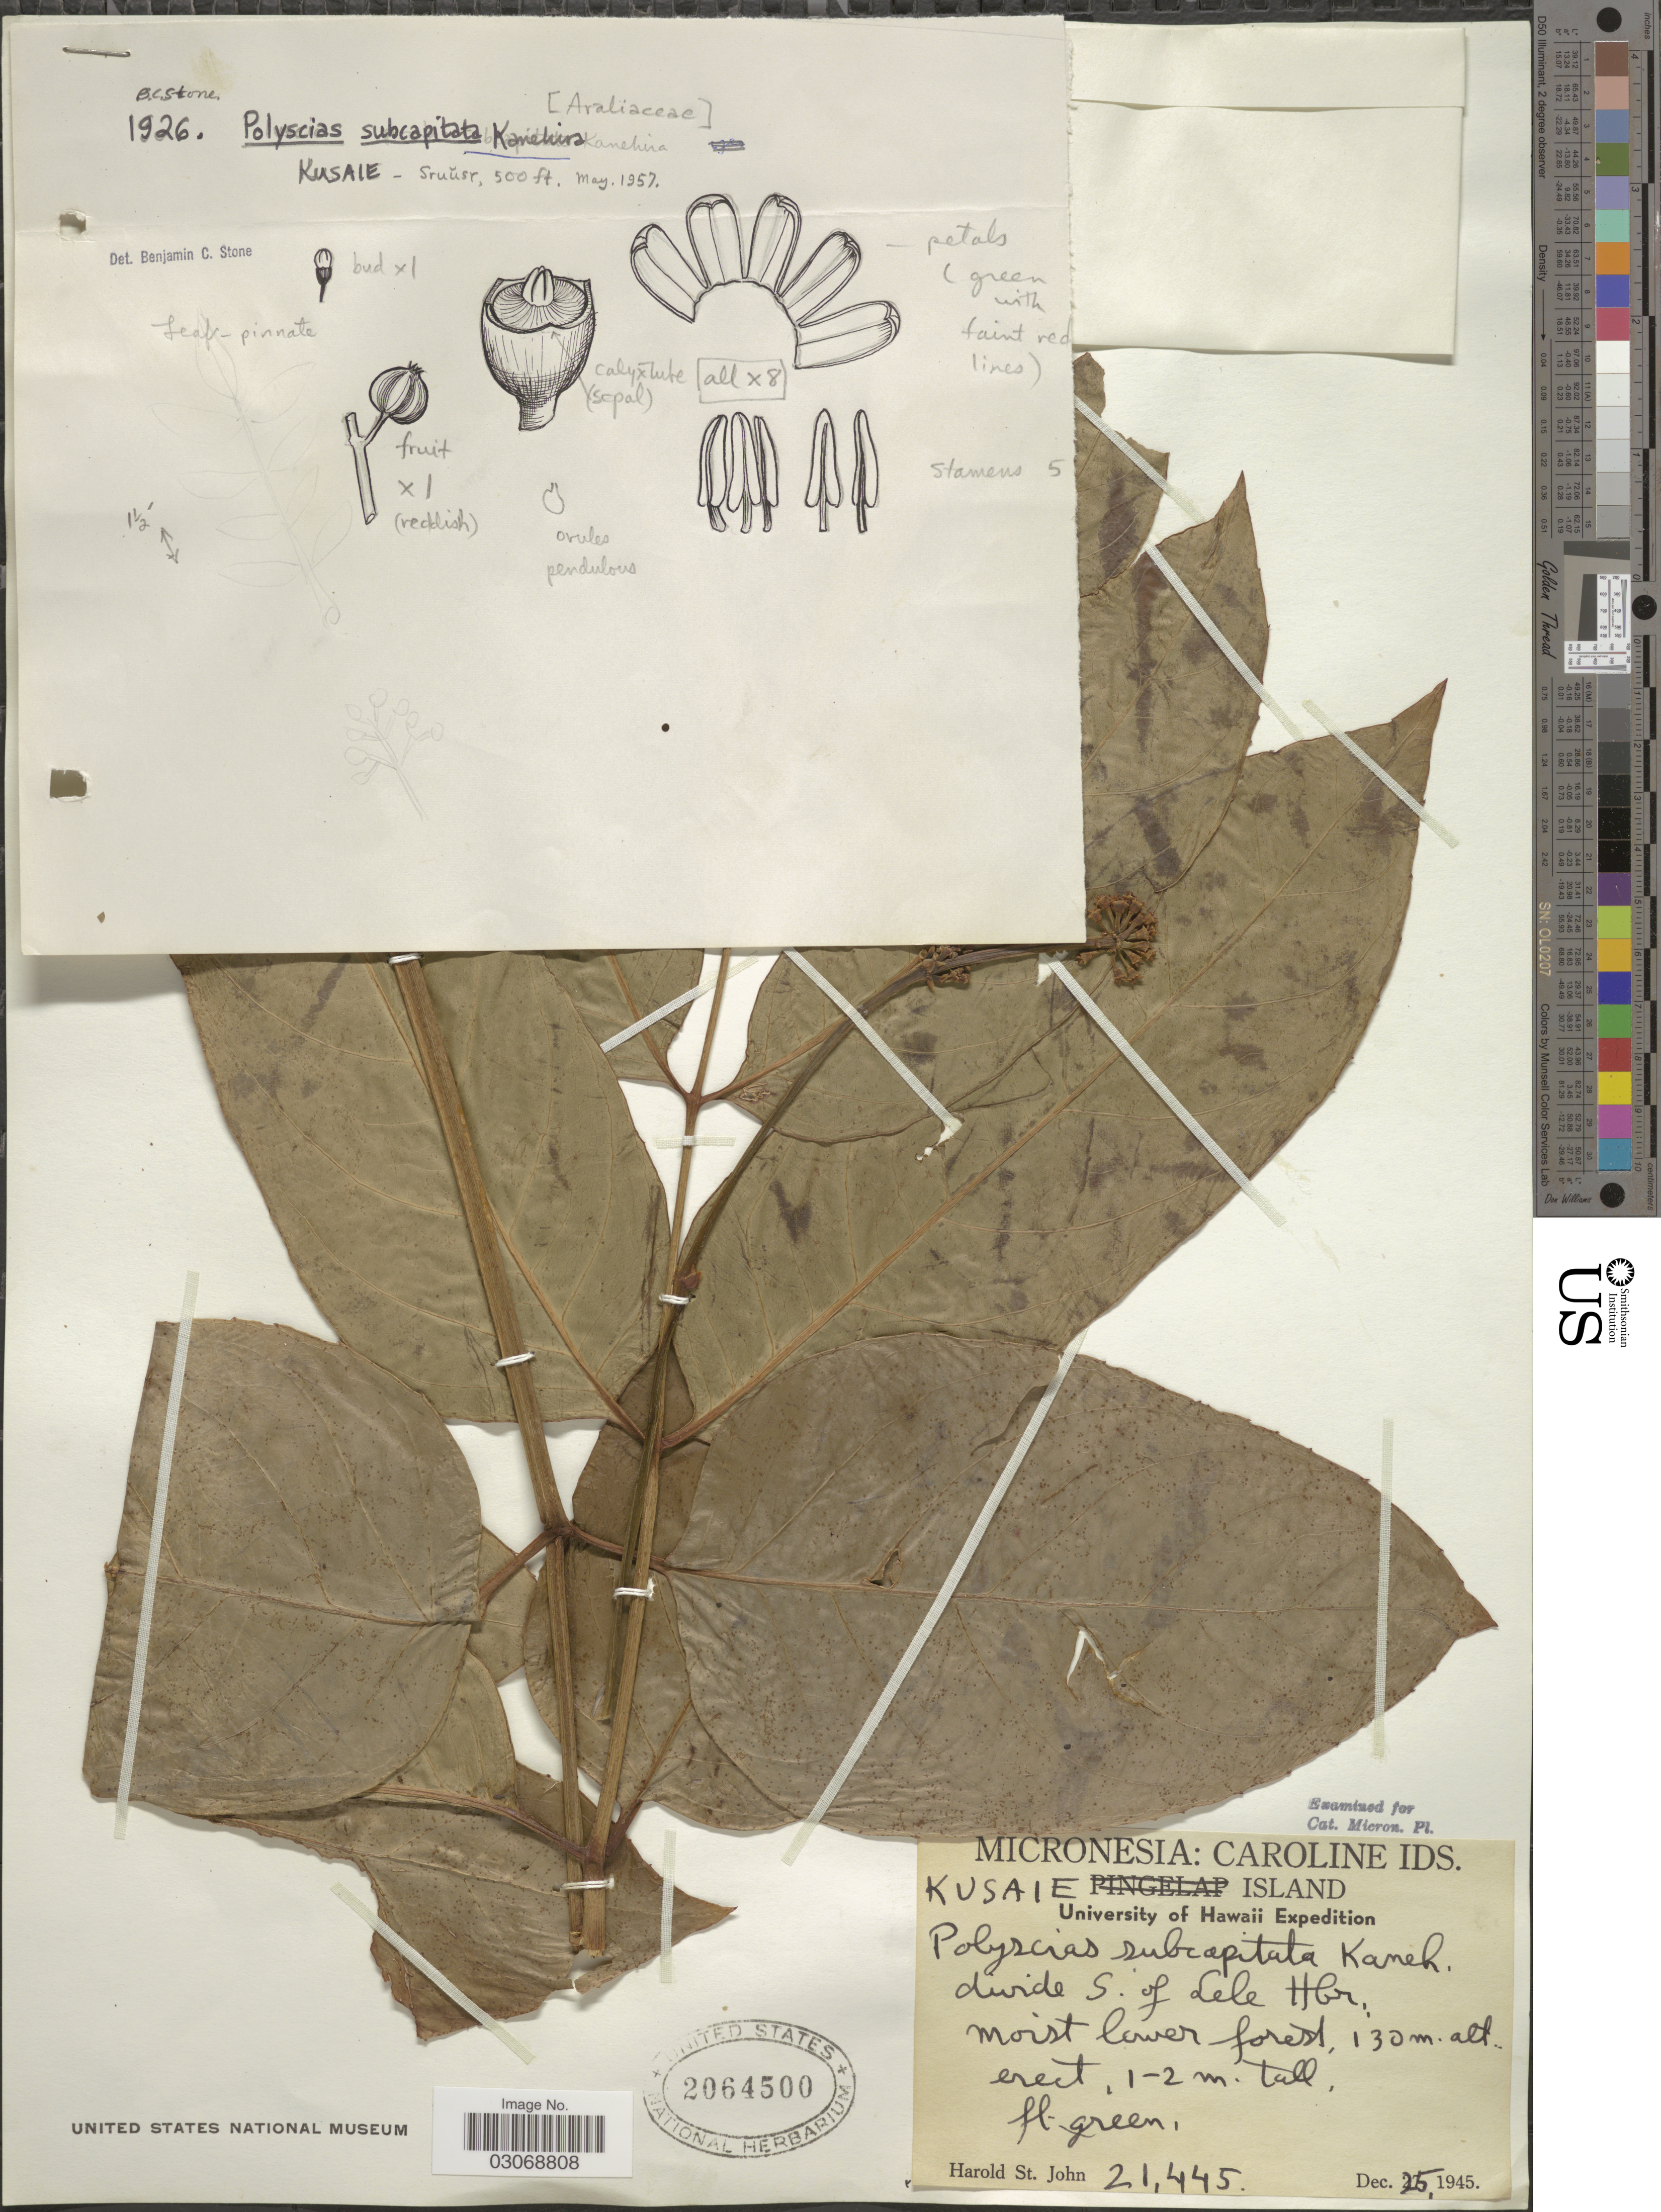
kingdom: Plantae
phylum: Tracheophyta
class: Magnoliopsida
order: Apiales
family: Araliaceae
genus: Polyscias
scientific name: Polyscias subcapitata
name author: Kaneh.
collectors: H. St. John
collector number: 21445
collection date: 1945-12-25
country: Micronesia, Federated States of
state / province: Kosrae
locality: Caroline Ids. Kusaie Island, divide S. of Lele Hbr.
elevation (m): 130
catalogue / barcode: US 2064500